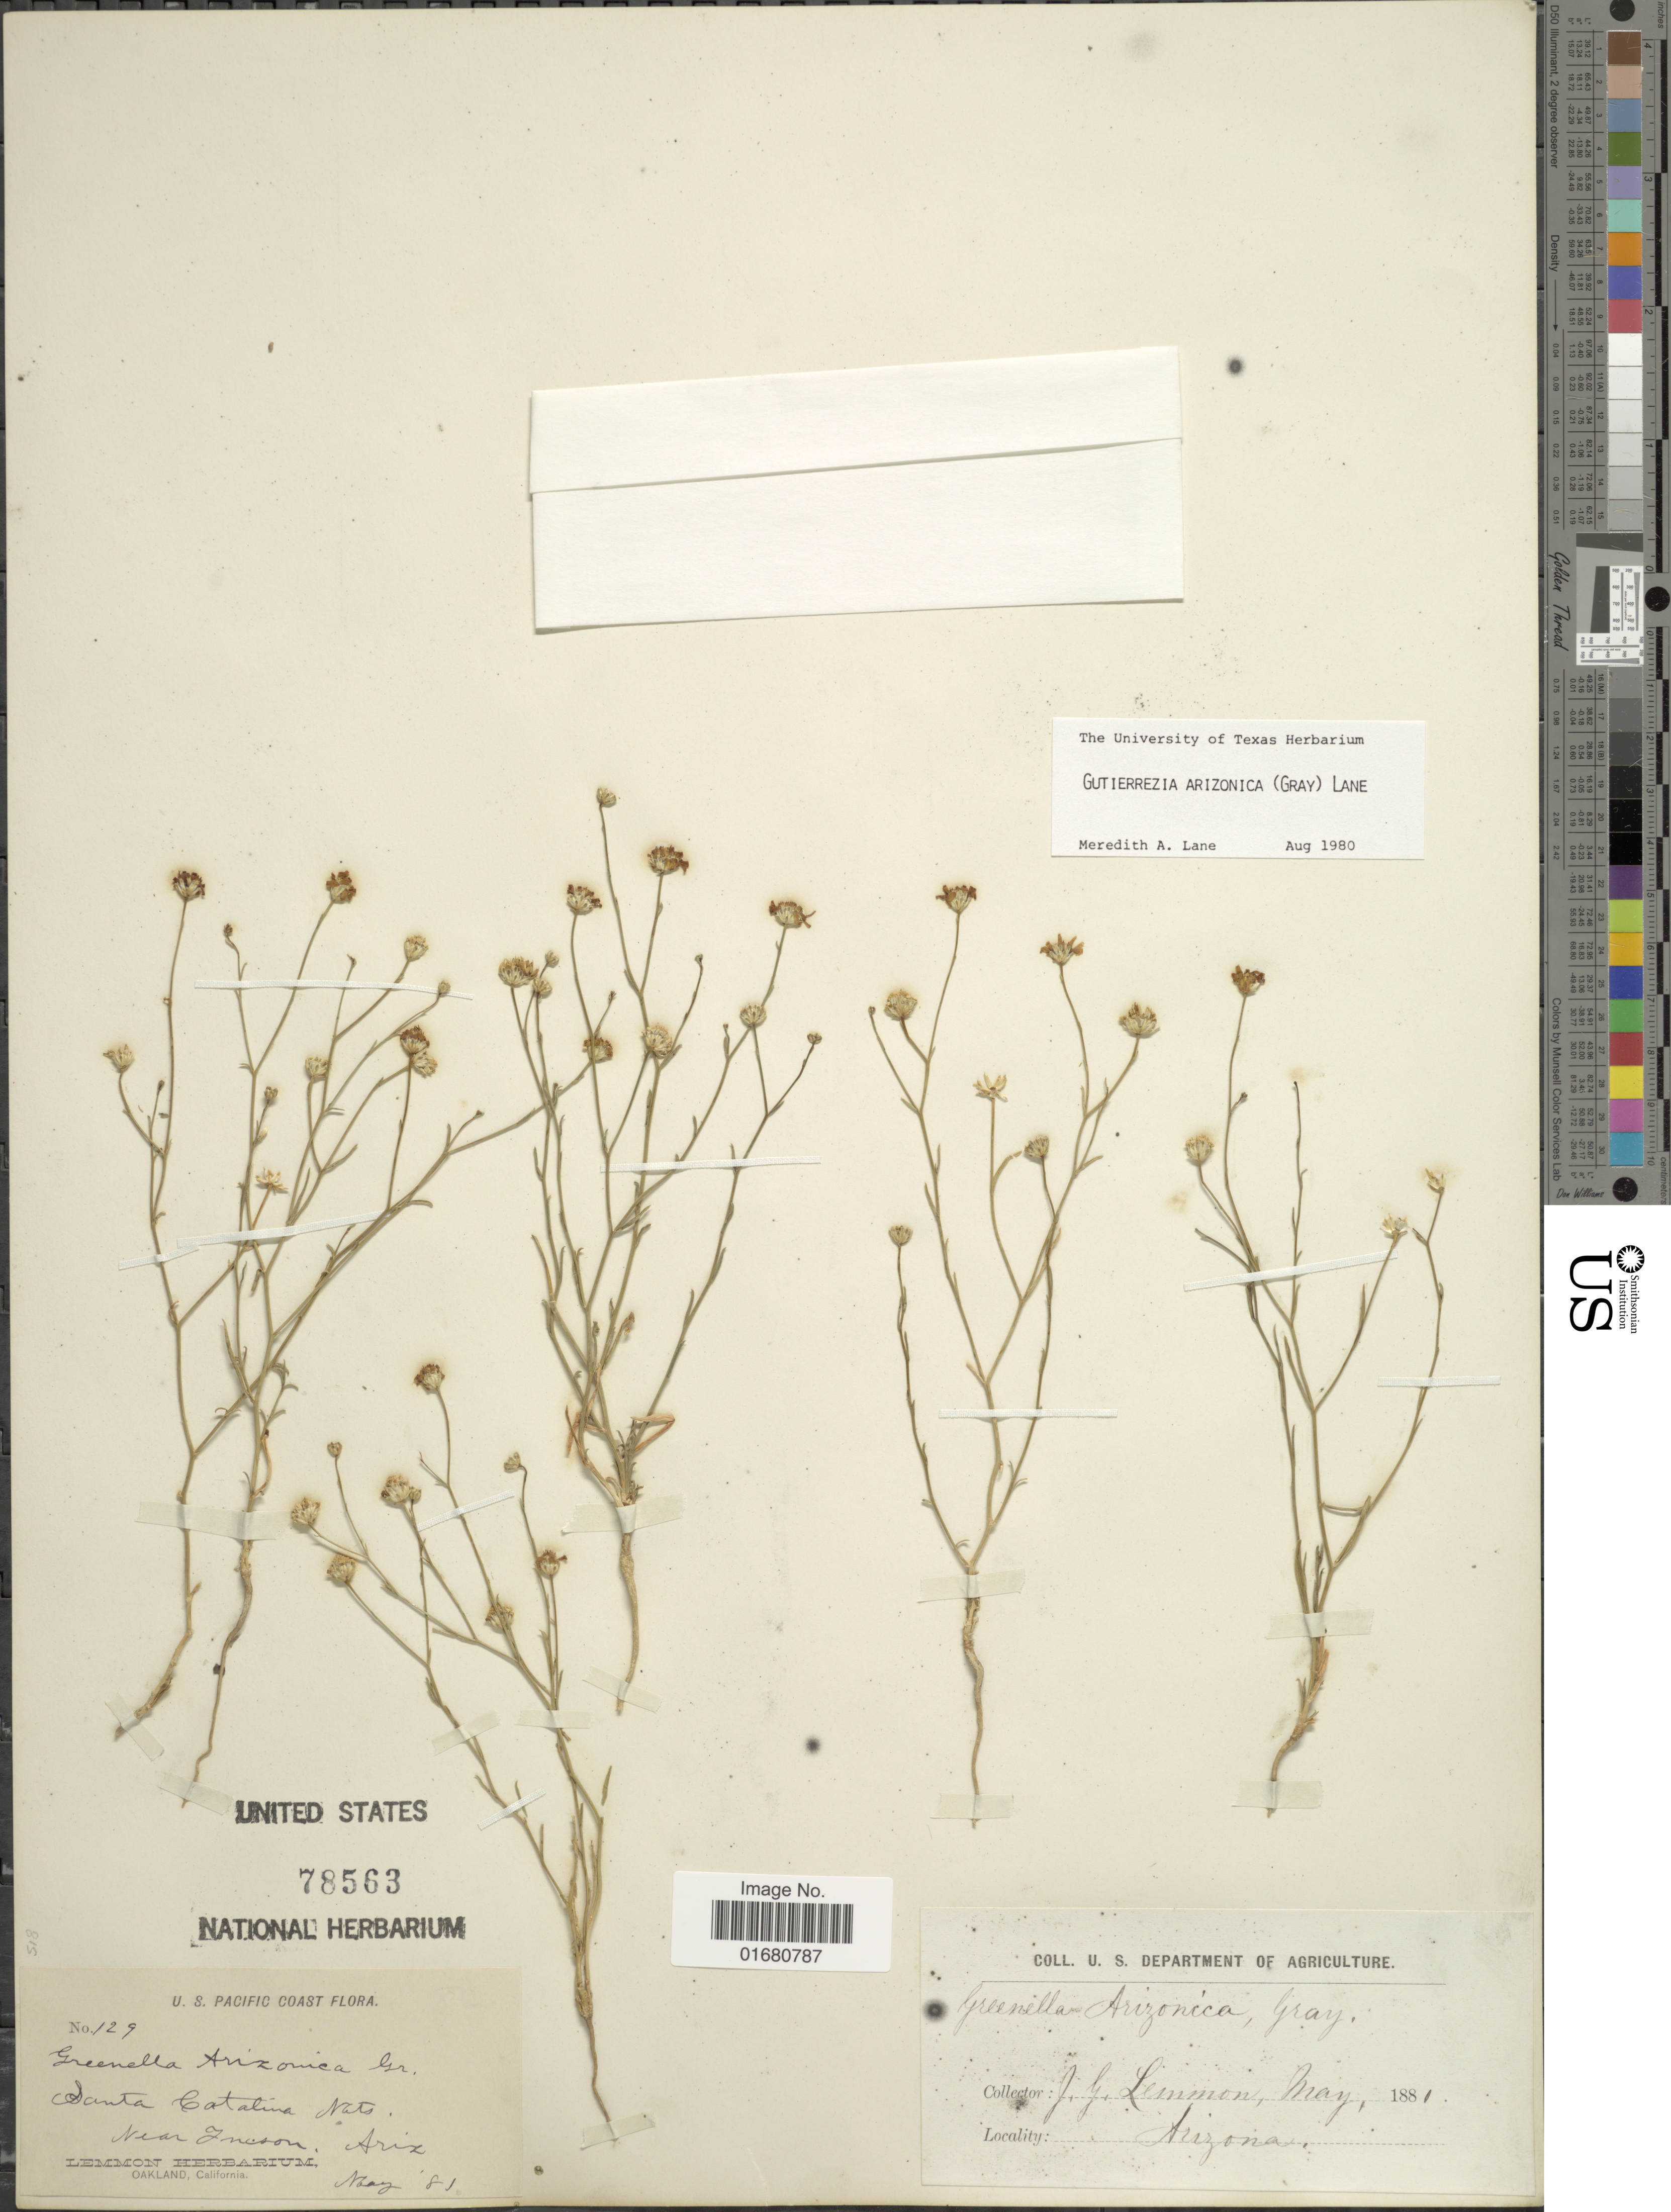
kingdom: Plantae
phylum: Tracheophyta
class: Magnoliopsida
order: Asterales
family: Asteraceae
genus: Gutierrezia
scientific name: Gutierrezia arizonica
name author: (A. Gray) M.A. Lane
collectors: J. Lemmon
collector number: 129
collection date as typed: Transcribed d/m/y: /5/81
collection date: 1881-05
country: United States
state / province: Arizona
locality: Santa Catalina Mts., Near Tucson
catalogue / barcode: US 78563